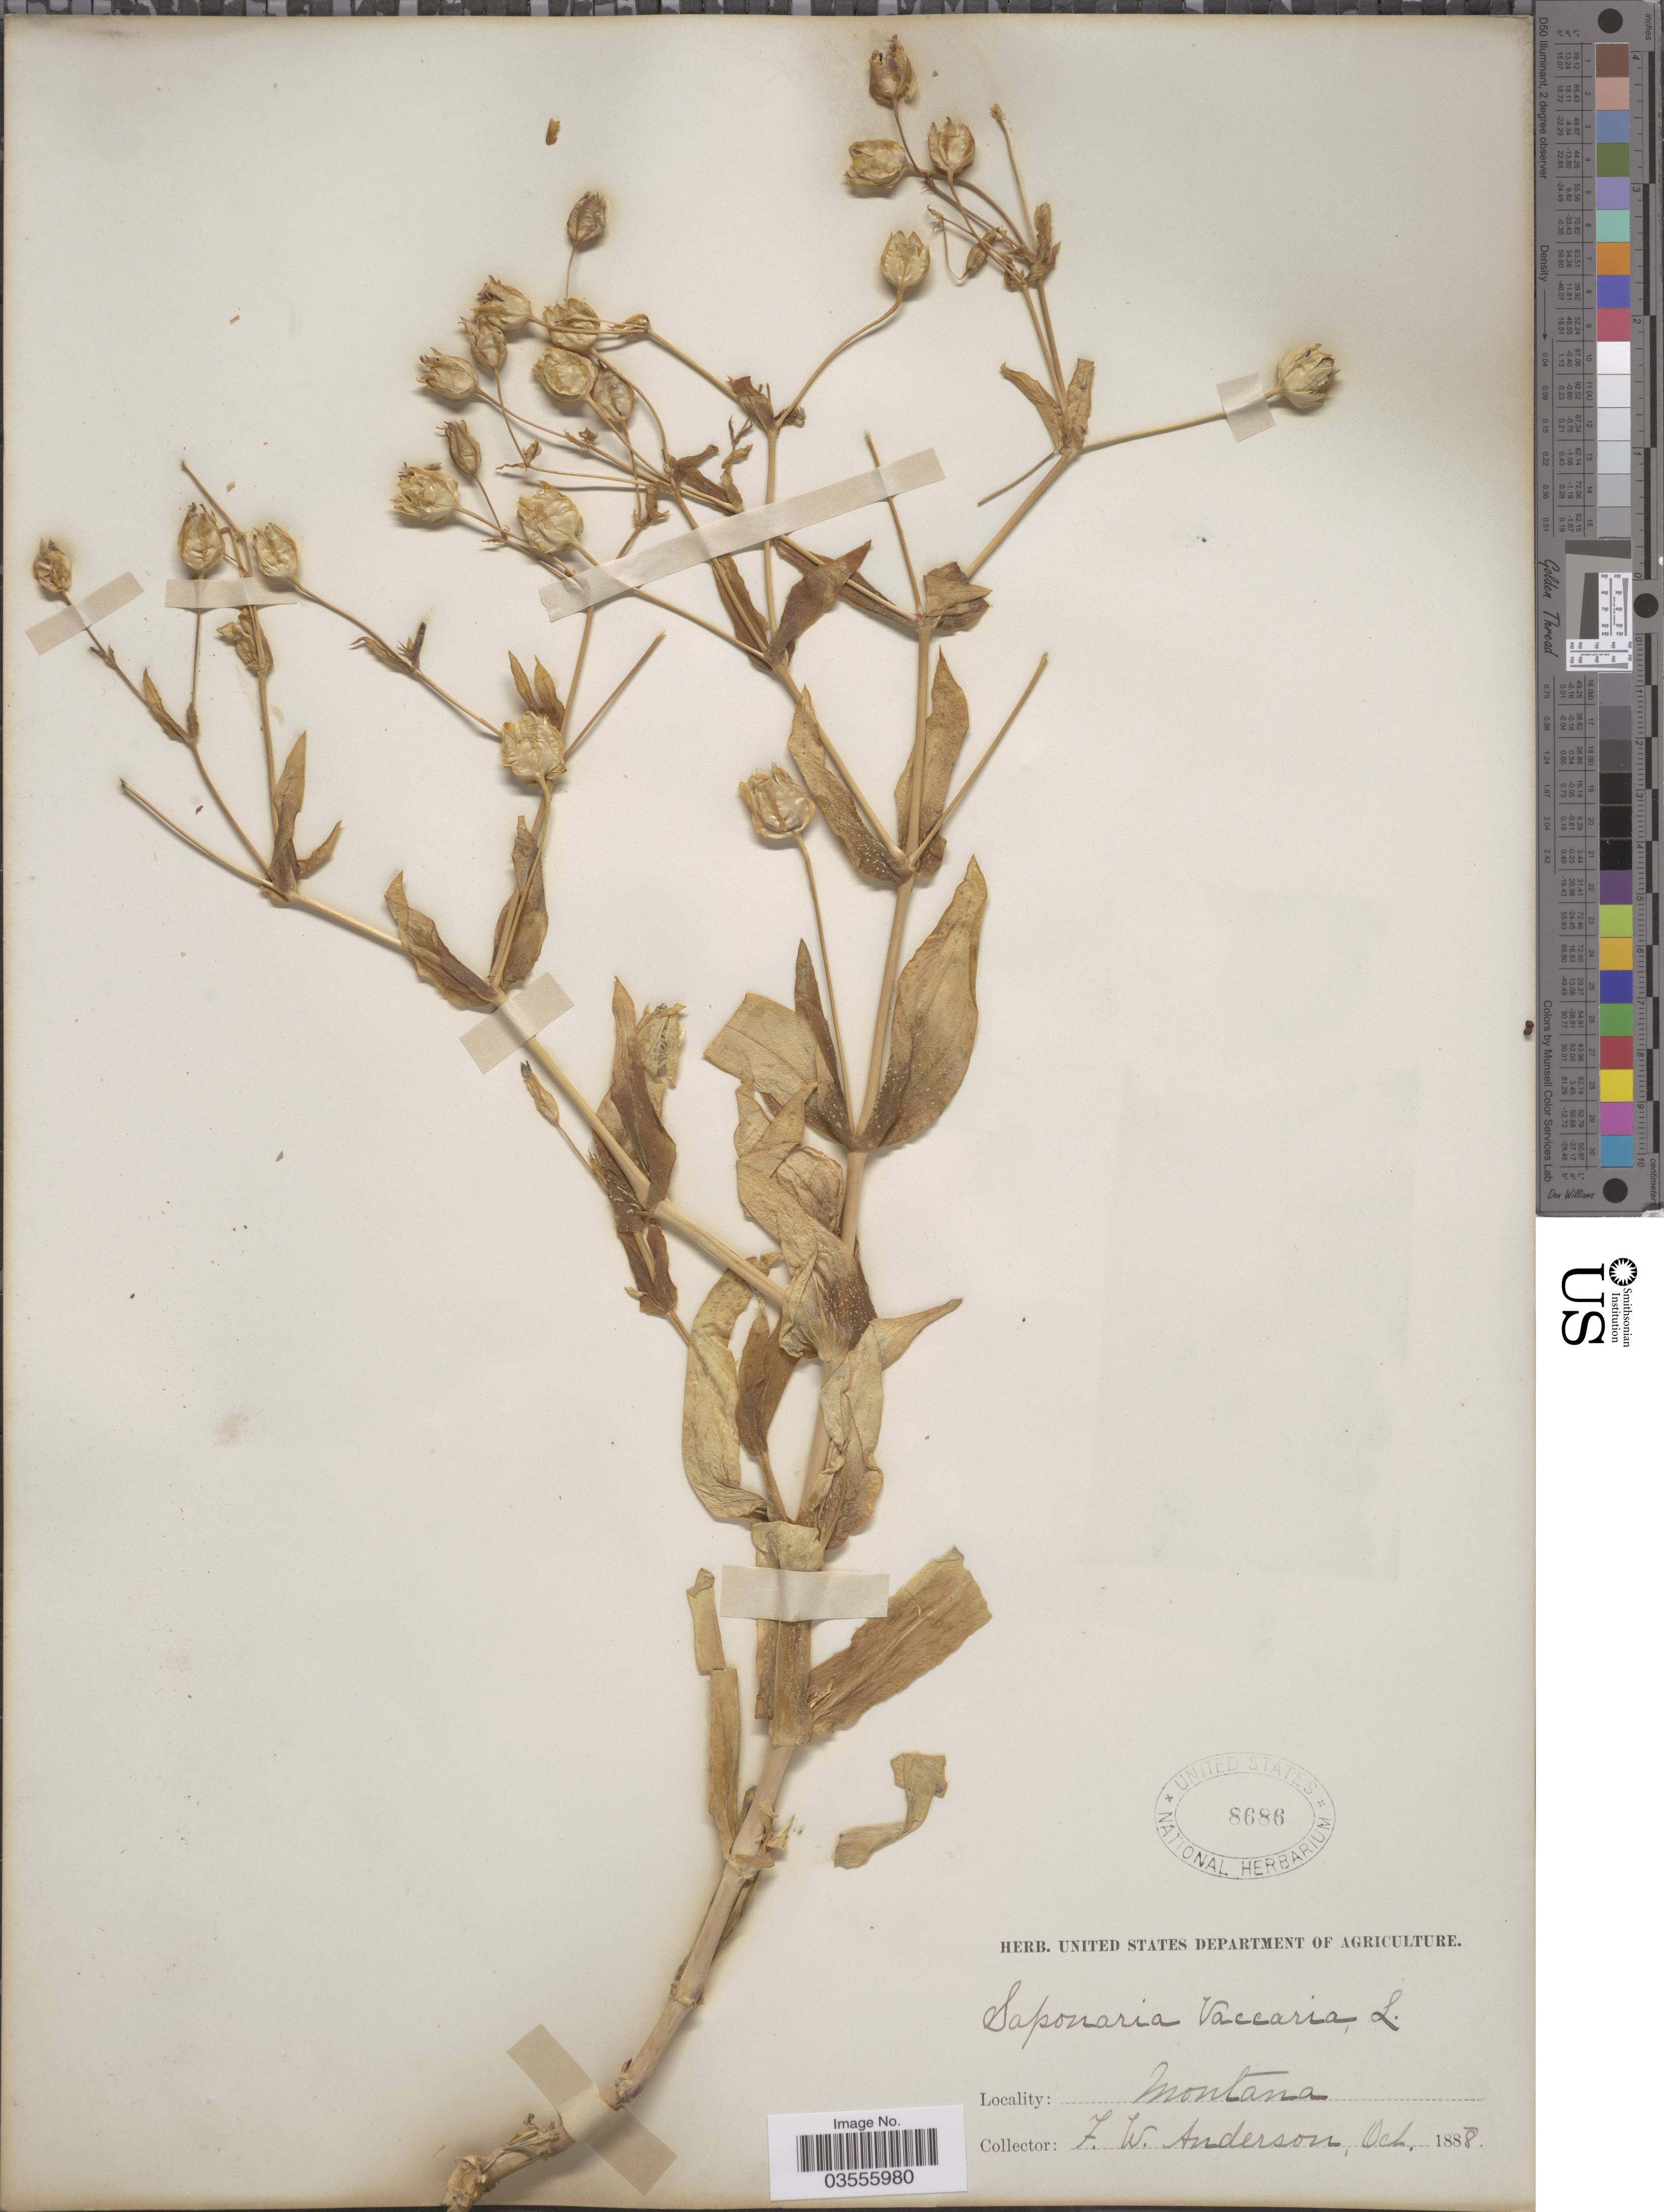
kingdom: Plantae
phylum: Tracheophyta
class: Magnoliopsida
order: Caryophyllales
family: Caryophyllaceae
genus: Vaccaria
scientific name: Vaccaria vaccaria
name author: (L.) Britton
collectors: F. W. Anderson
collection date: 1888-10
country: United States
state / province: Montana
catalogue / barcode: US 8686